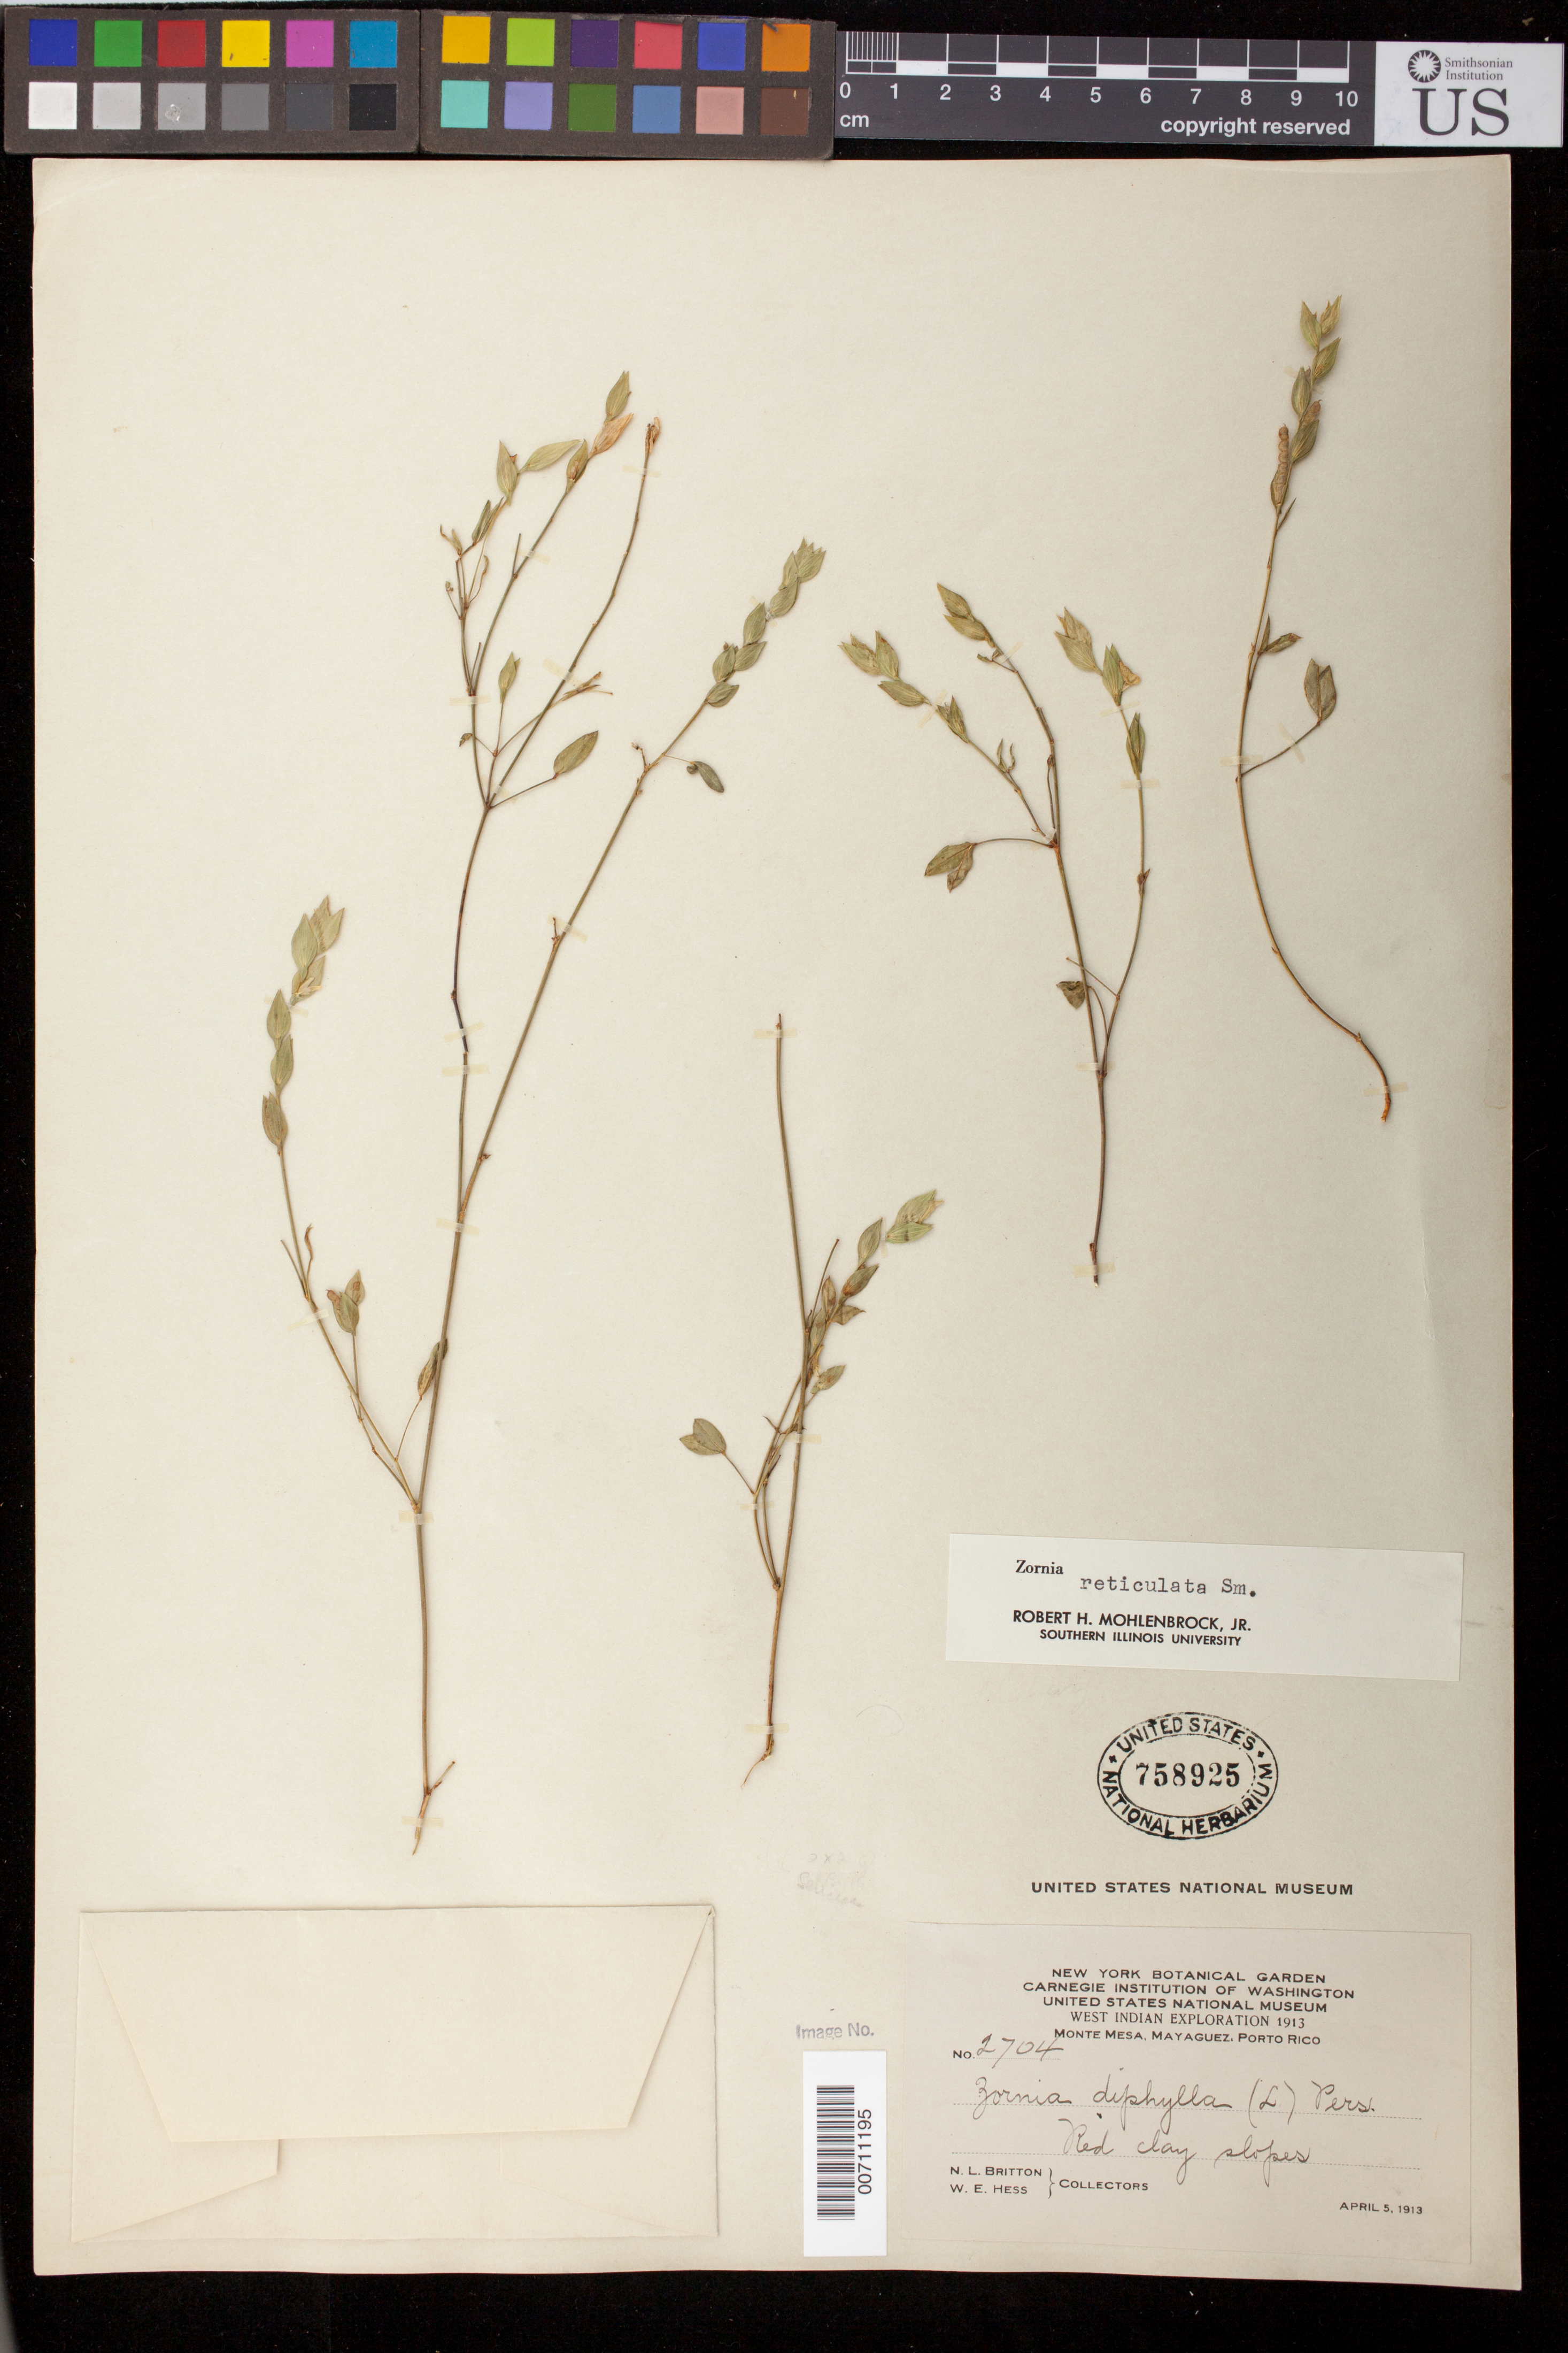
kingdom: Plantae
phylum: Tracheophyta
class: Magnoliopsida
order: Fabales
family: Fabaceae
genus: Zornia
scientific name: Zornia reticulata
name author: Sm.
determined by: Mohlenbrock, Robert H., Jr.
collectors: N. Britton & W. Hess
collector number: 2704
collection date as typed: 05 Apr 1913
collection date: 1913-04-05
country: Puerto Rico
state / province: Mayaguez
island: Greater Antilles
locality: Monte Mesa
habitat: Red clay slopes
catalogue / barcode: US 758925